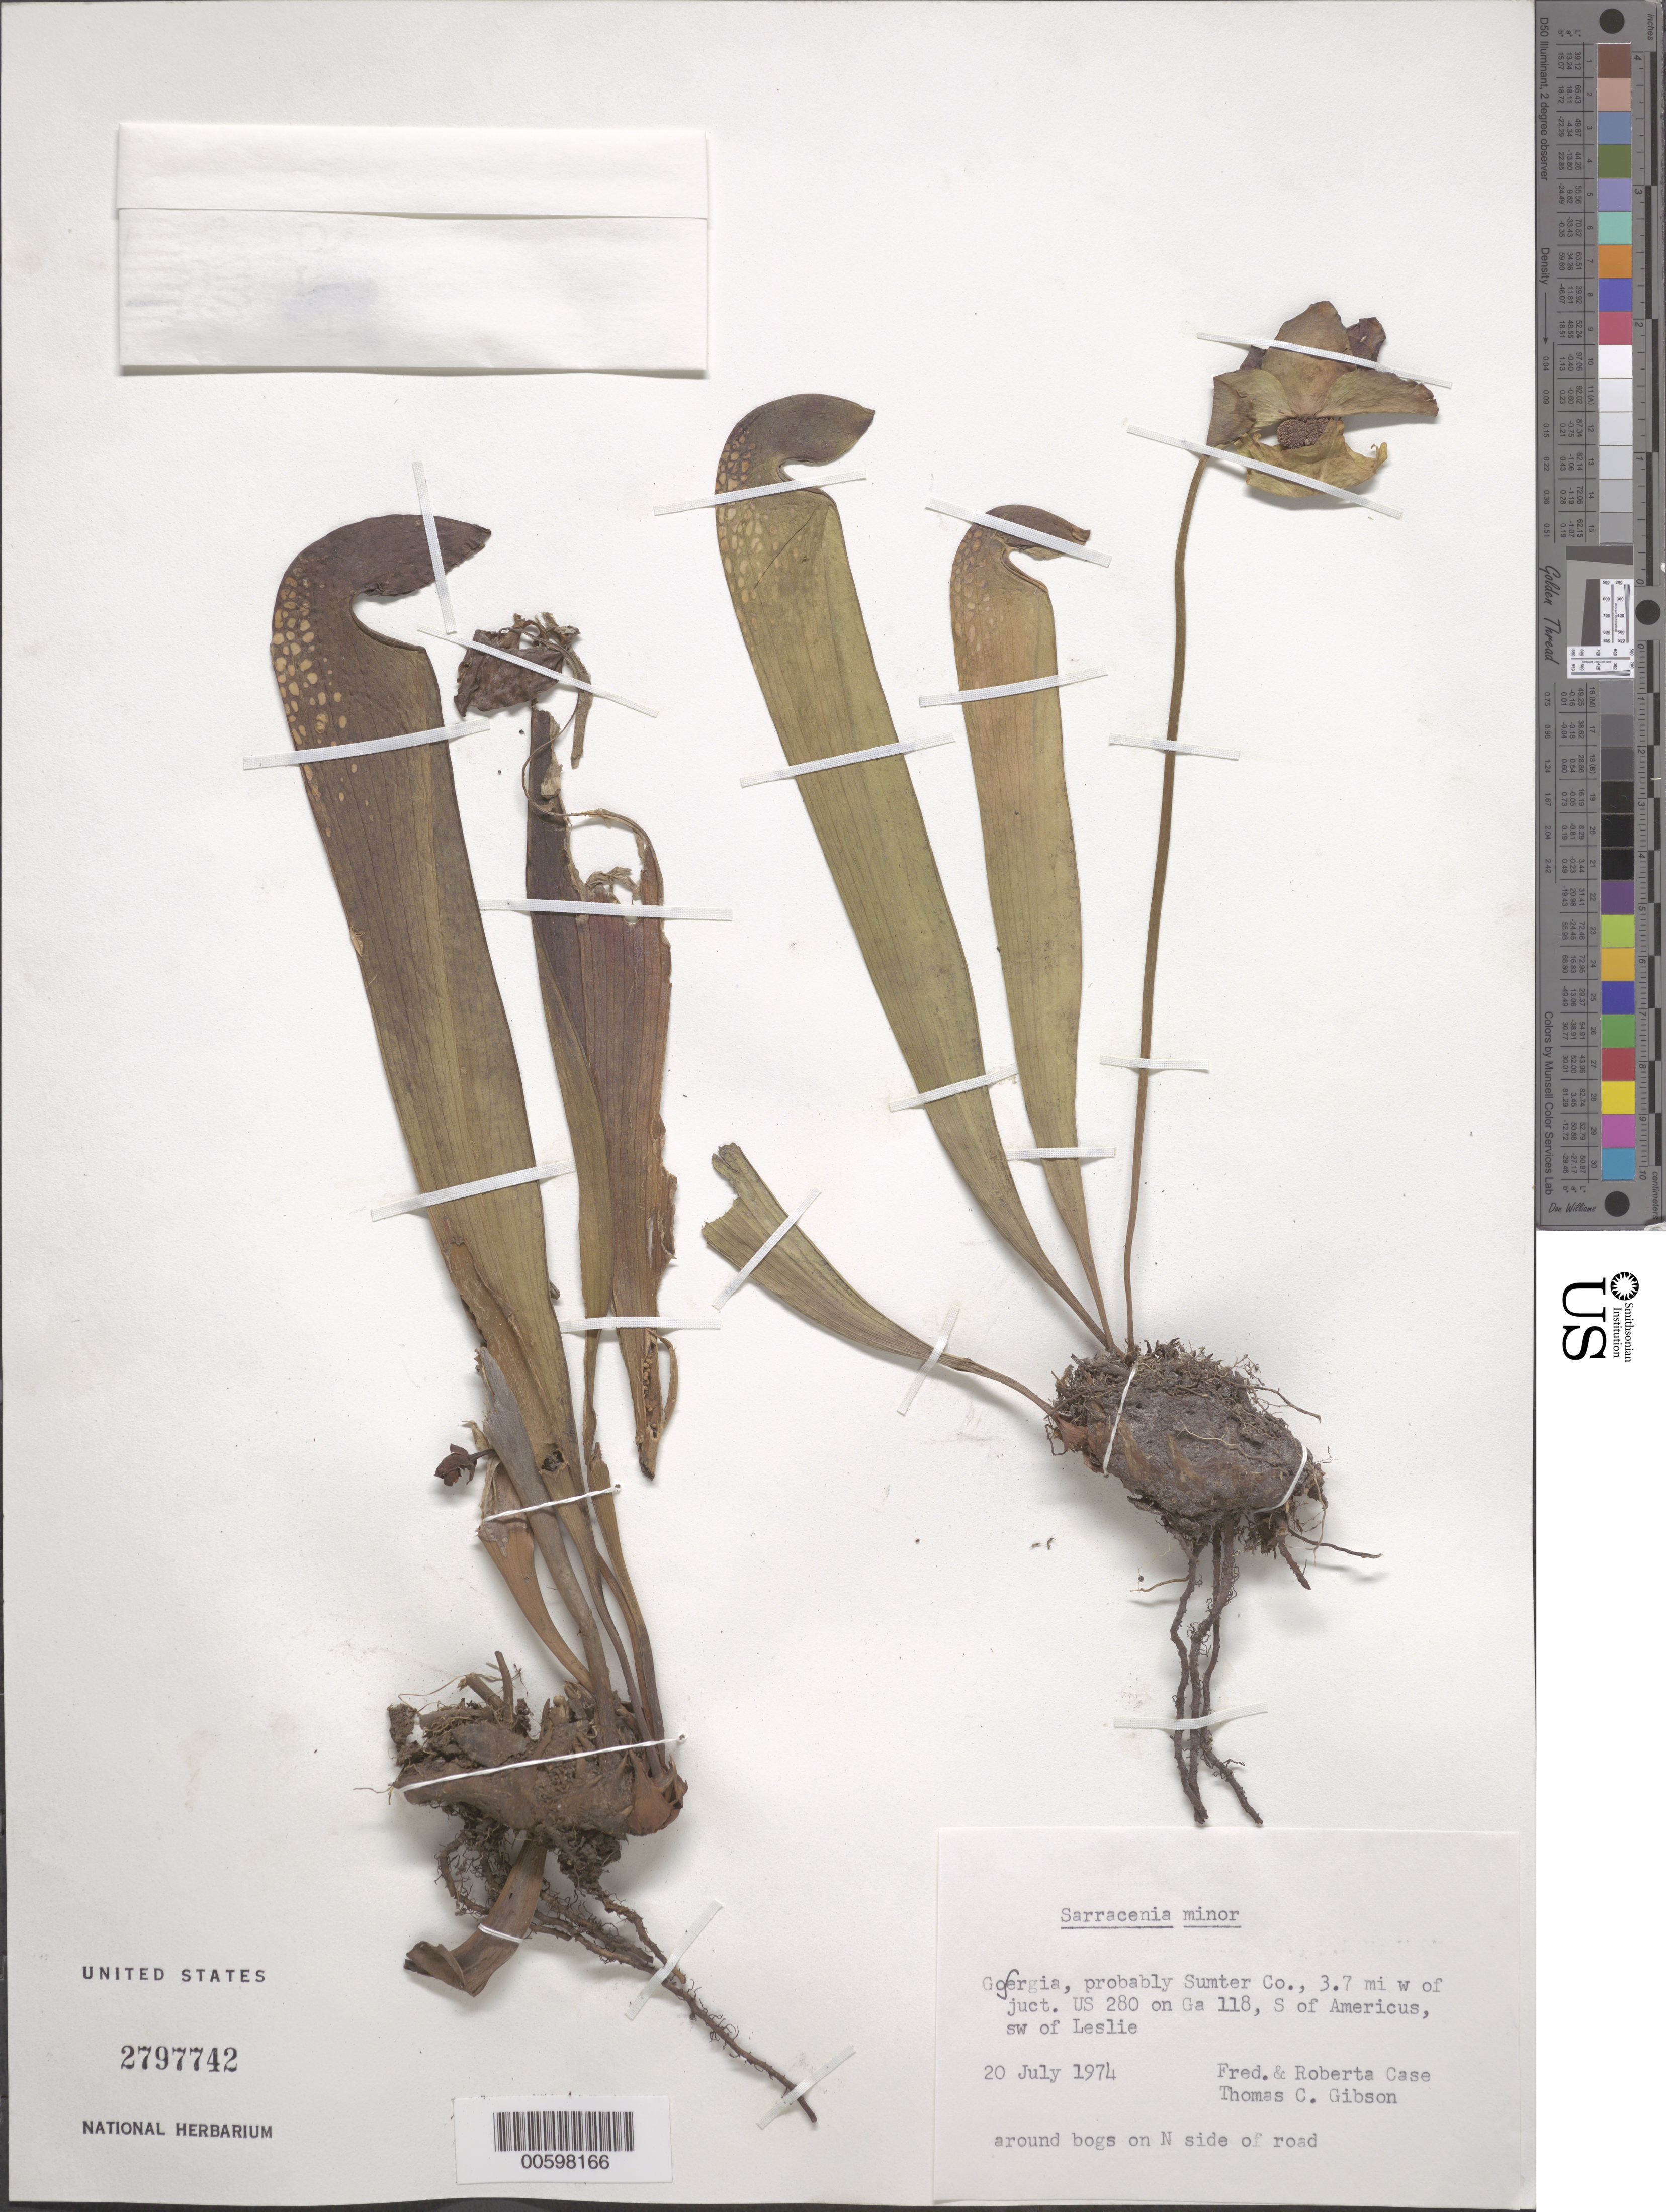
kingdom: Plantae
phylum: Tracheophyta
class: Magnoliopsida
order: Ericales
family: Sarraceniaceae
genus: Sarracenia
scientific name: Sarracenia minor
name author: Walter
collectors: F. Case, R. Case & T. C. Gibson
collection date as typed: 20 Jul 1974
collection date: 1974-07-20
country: United States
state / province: Georgia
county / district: Sumter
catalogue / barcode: US 2797742